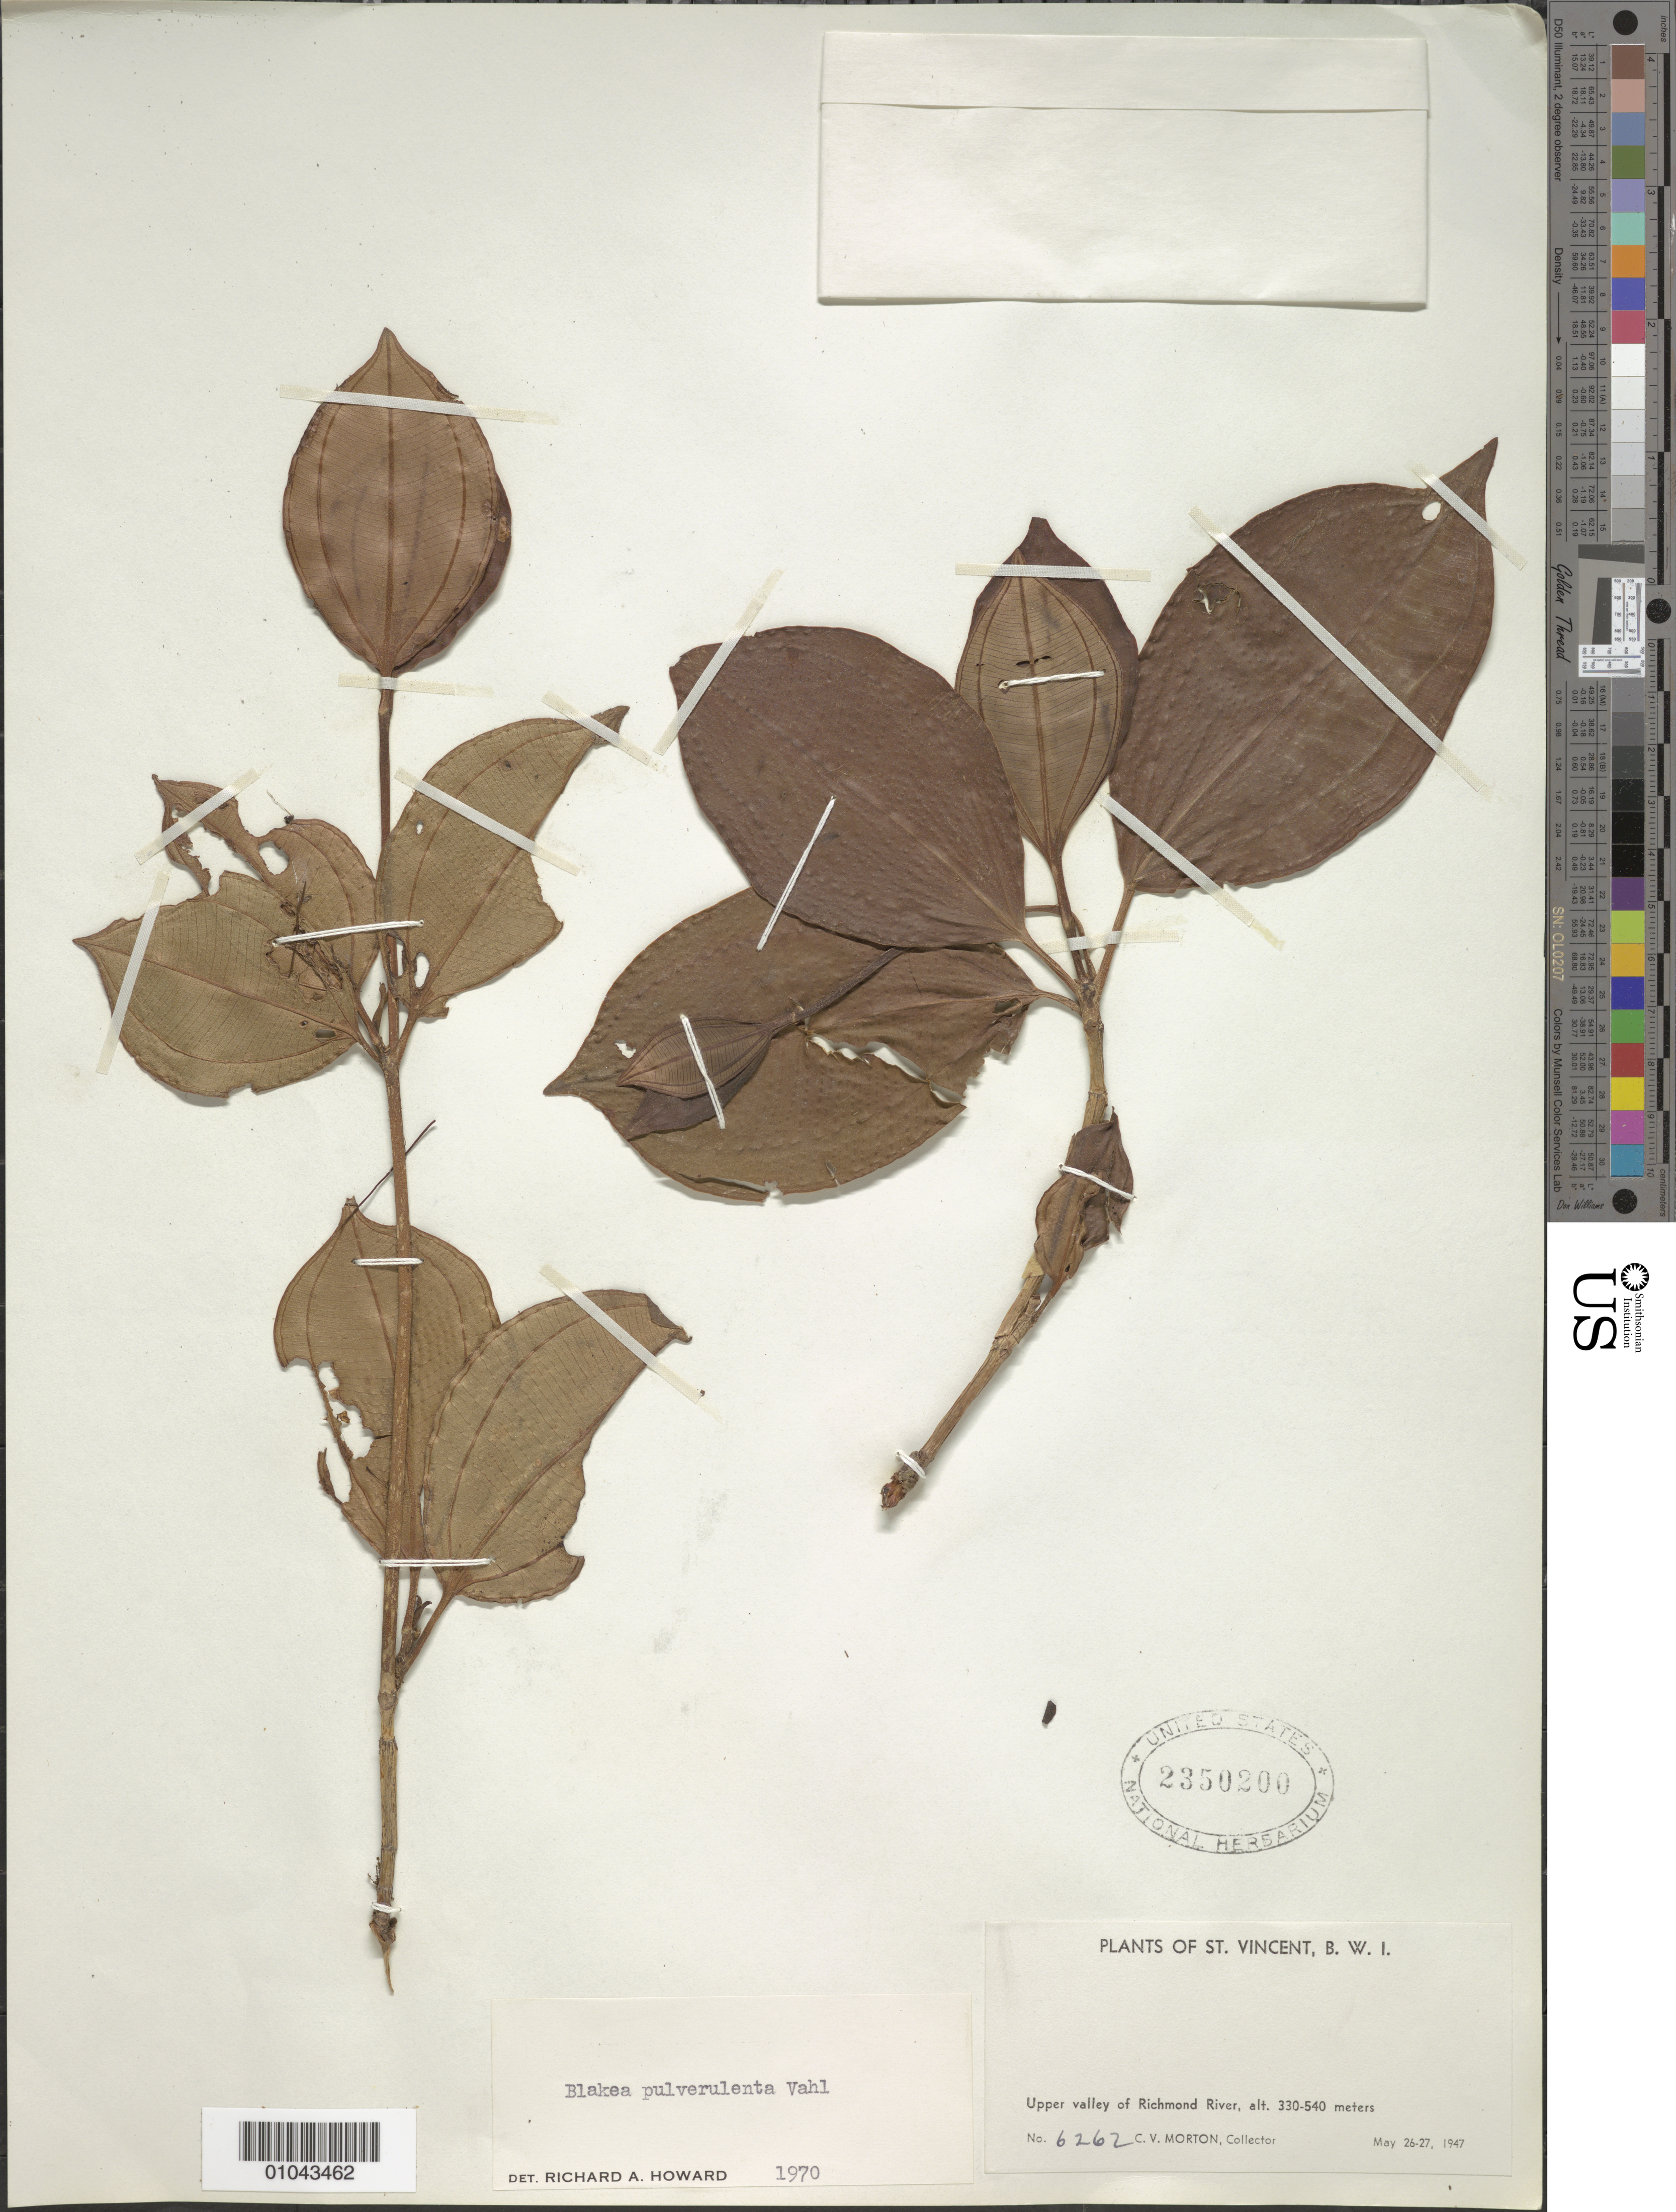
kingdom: Plantae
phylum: Tracheophyta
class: Magnoliopsida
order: Myrtales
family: Melastomataceae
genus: Blakea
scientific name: Blakea pulverulenta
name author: Vahl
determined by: Howard, R. A.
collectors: C. V. Morton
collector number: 6262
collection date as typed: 26 May 1947 to 27 May 1947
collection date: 1947-05-26/1947-05-27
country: St. Vincent - Grenadines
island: St. Vincent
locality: Upper valley of Richmond River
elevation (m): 330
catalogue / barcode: US 2350200